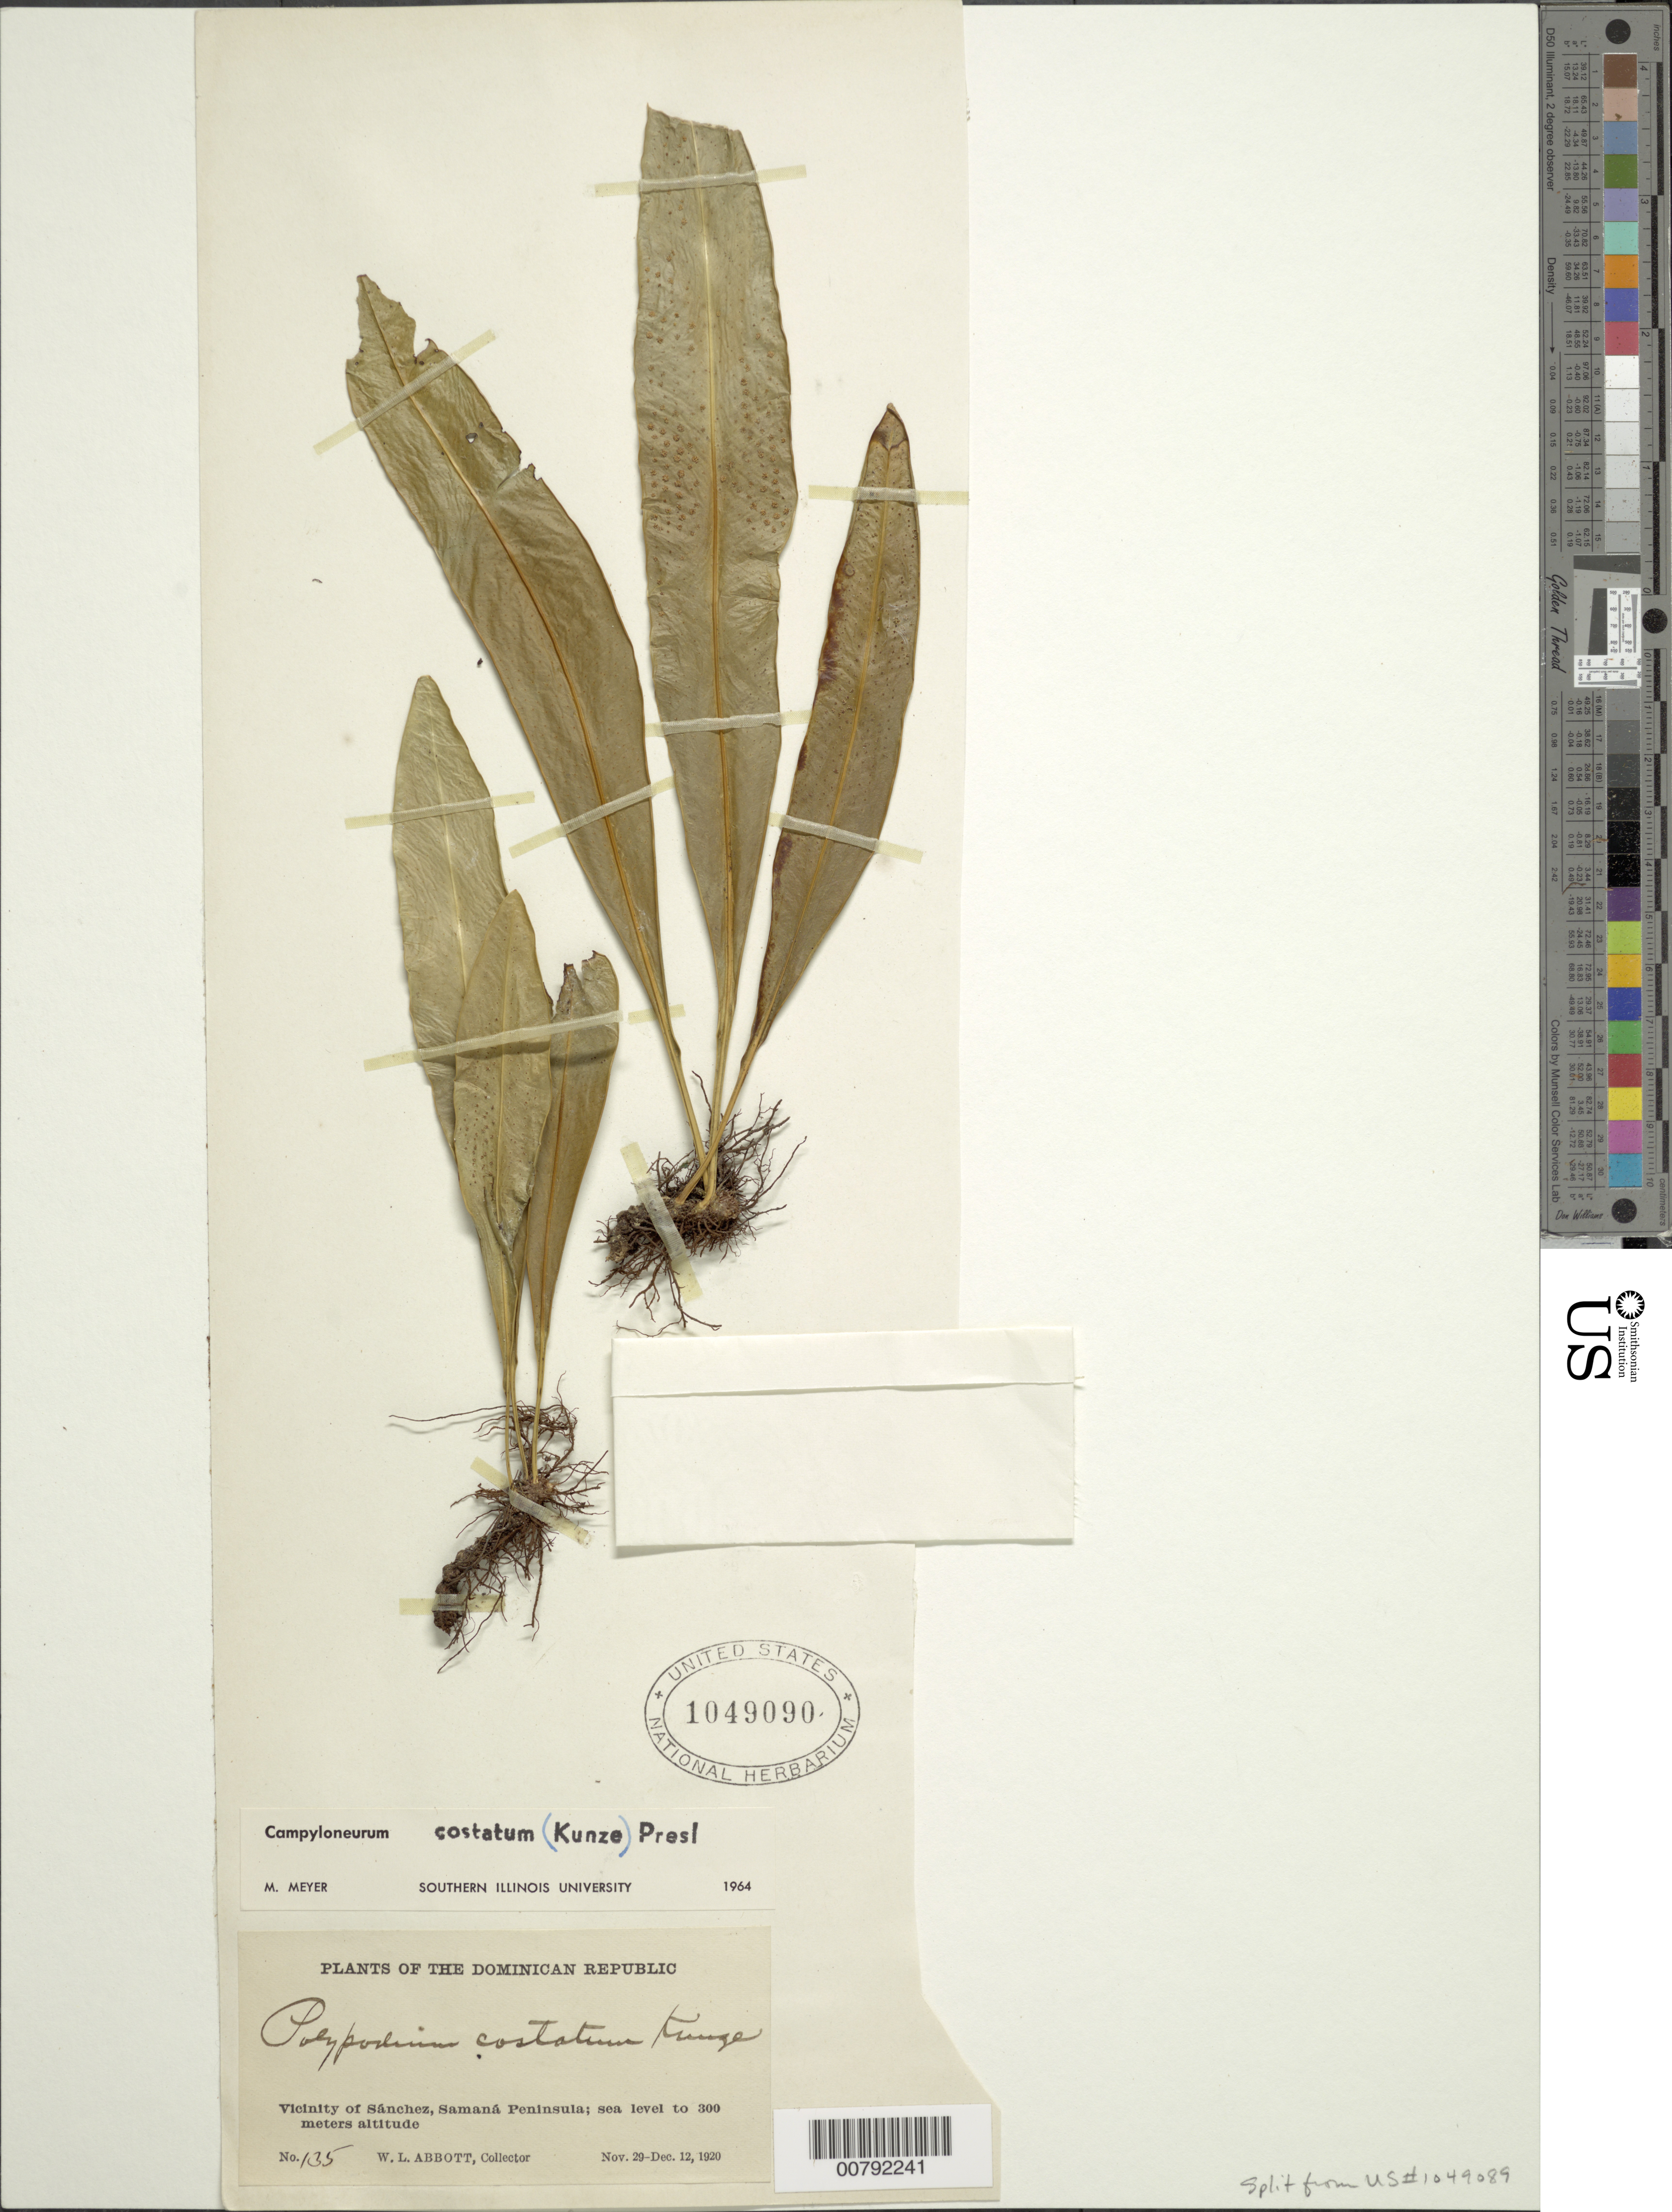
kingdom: Plantae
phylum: Tracheophyta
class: Polypodiopsida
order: Polypodiales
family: Polypodiaceae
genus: Campyloneurum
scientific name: Campyloneurum costatum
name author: (Kunze) C. Presl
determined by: Meyer, M.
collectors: W. L. Abbott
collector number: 135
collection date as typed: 29 Dec 1920 12 Dec 1920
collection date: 1920-12-12/1920-12-29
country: Dominican Republic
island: Hispaniola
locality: Sánchez vicinity, Samaná Peninsula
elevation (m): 0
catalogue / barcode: US 1049090